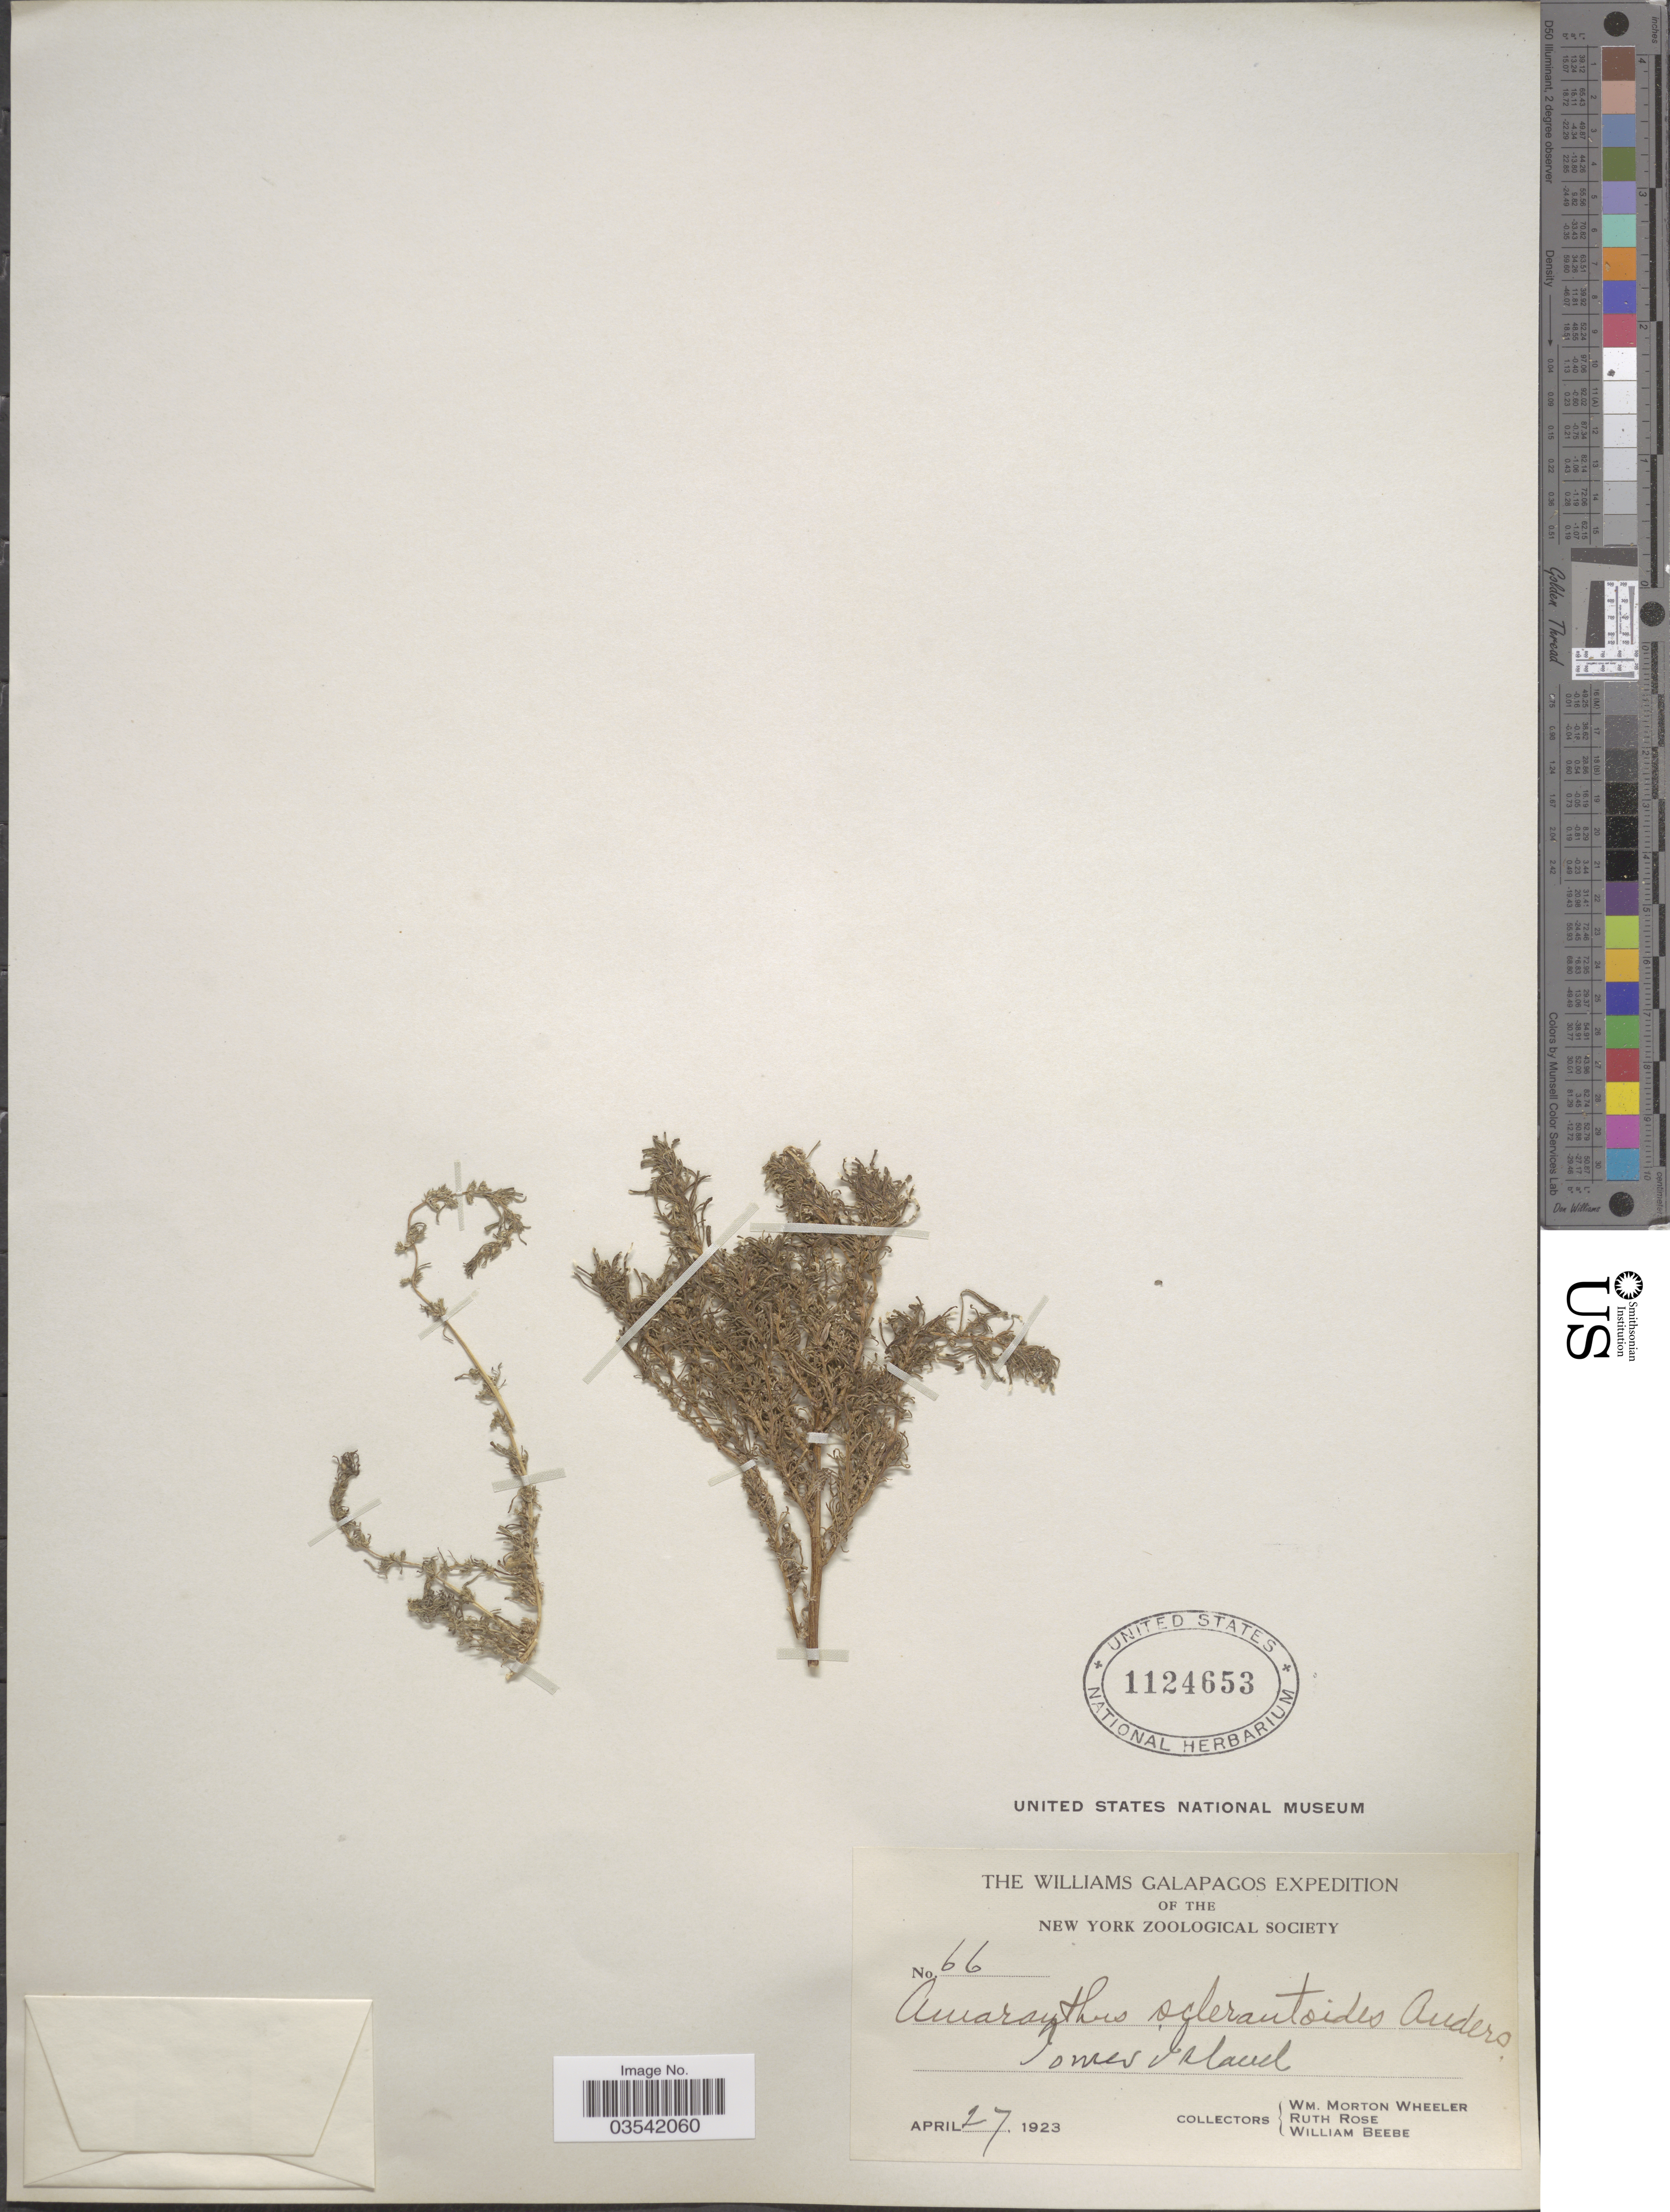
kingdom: Plantae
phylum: Tracheophyta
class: Magnoliopsida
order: Caryophyllales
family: Amaranthaceae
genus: Amaranthus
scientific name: Amaranthus sclerantoides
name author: (Andersson) Andersson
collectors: W. Wheeler, R. Rose & W. Beebe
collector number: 66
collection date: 1923-04-27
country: Ecuador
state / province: Colón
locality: Galapagos. Tower Island.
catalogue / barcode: US 1124653